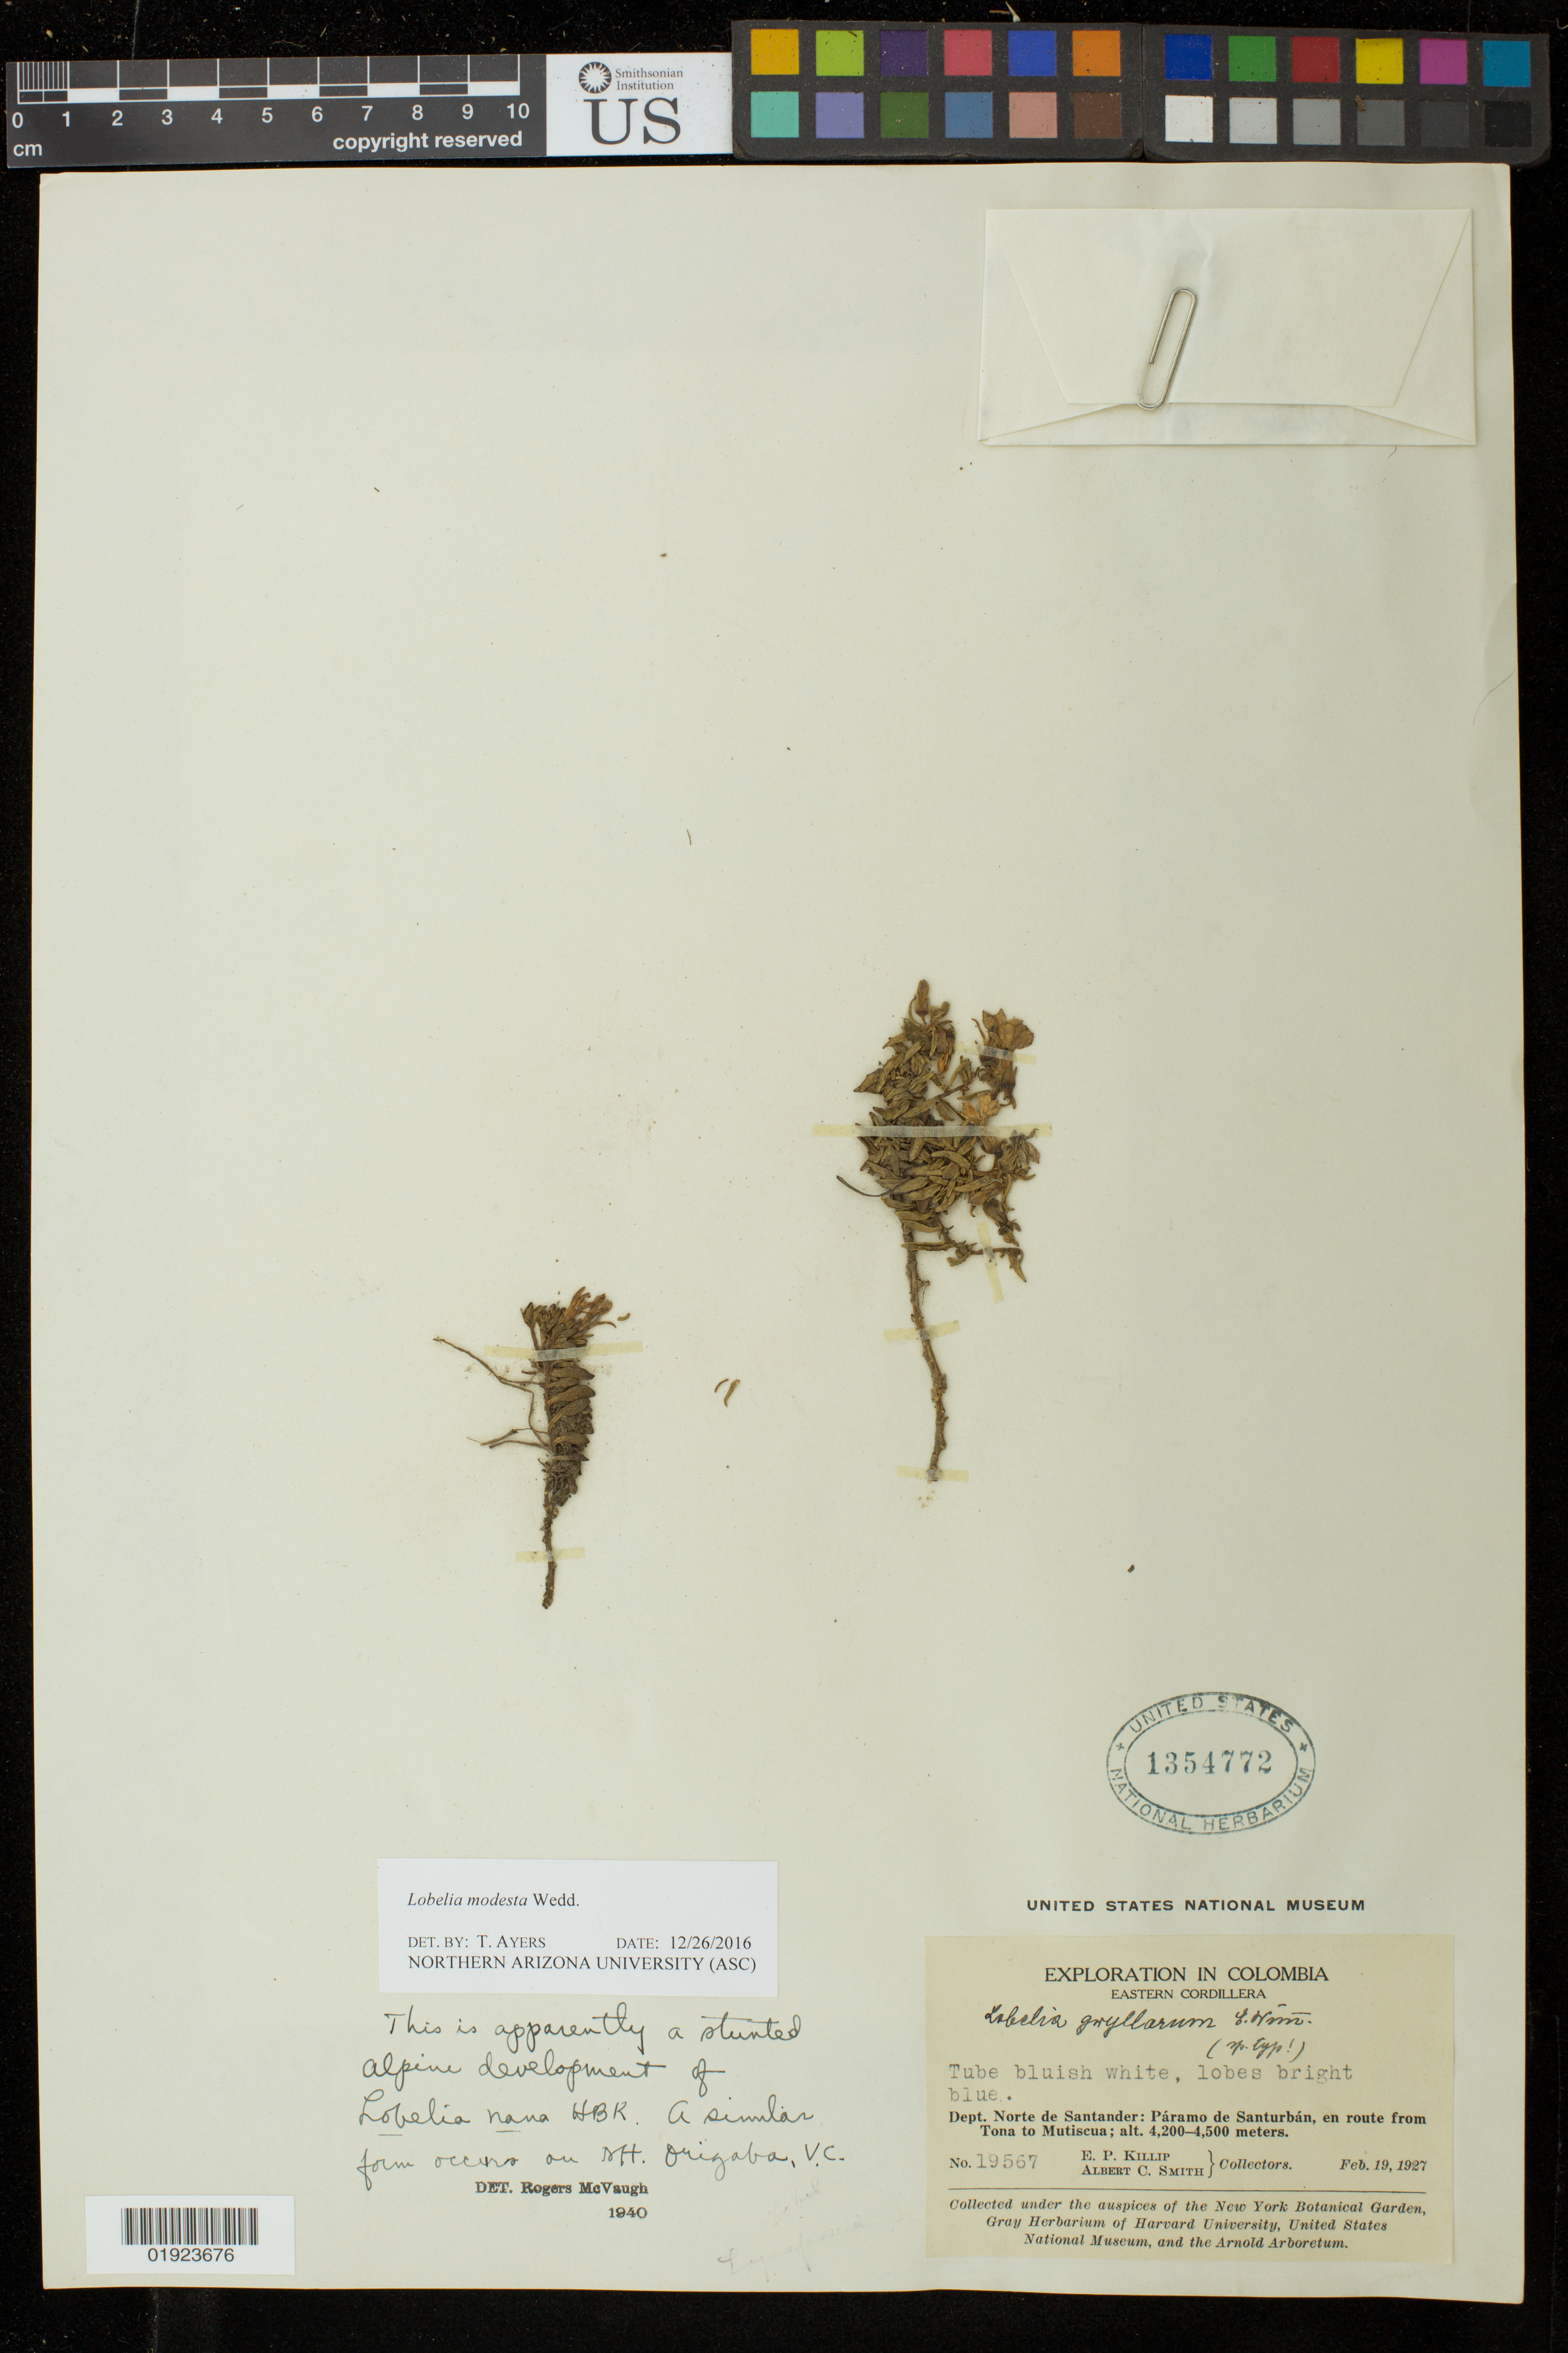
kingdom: Plantae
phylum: Tracheophyta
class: Magnoliopsida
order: Asterales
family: Campanulaceae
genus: Lobelia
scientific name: Lobelia modesta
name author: Wedd.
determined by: Ayers, T.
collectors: E. P. Killip & A. C. Smith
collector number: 19567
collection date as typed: Feb. 19, 1927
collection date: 1927-02-19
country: Colombia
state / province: Norte de Santander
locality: Paramo de Santurban, en route from Tona to Mutiscua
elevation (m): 4200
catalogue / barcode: US 1354772